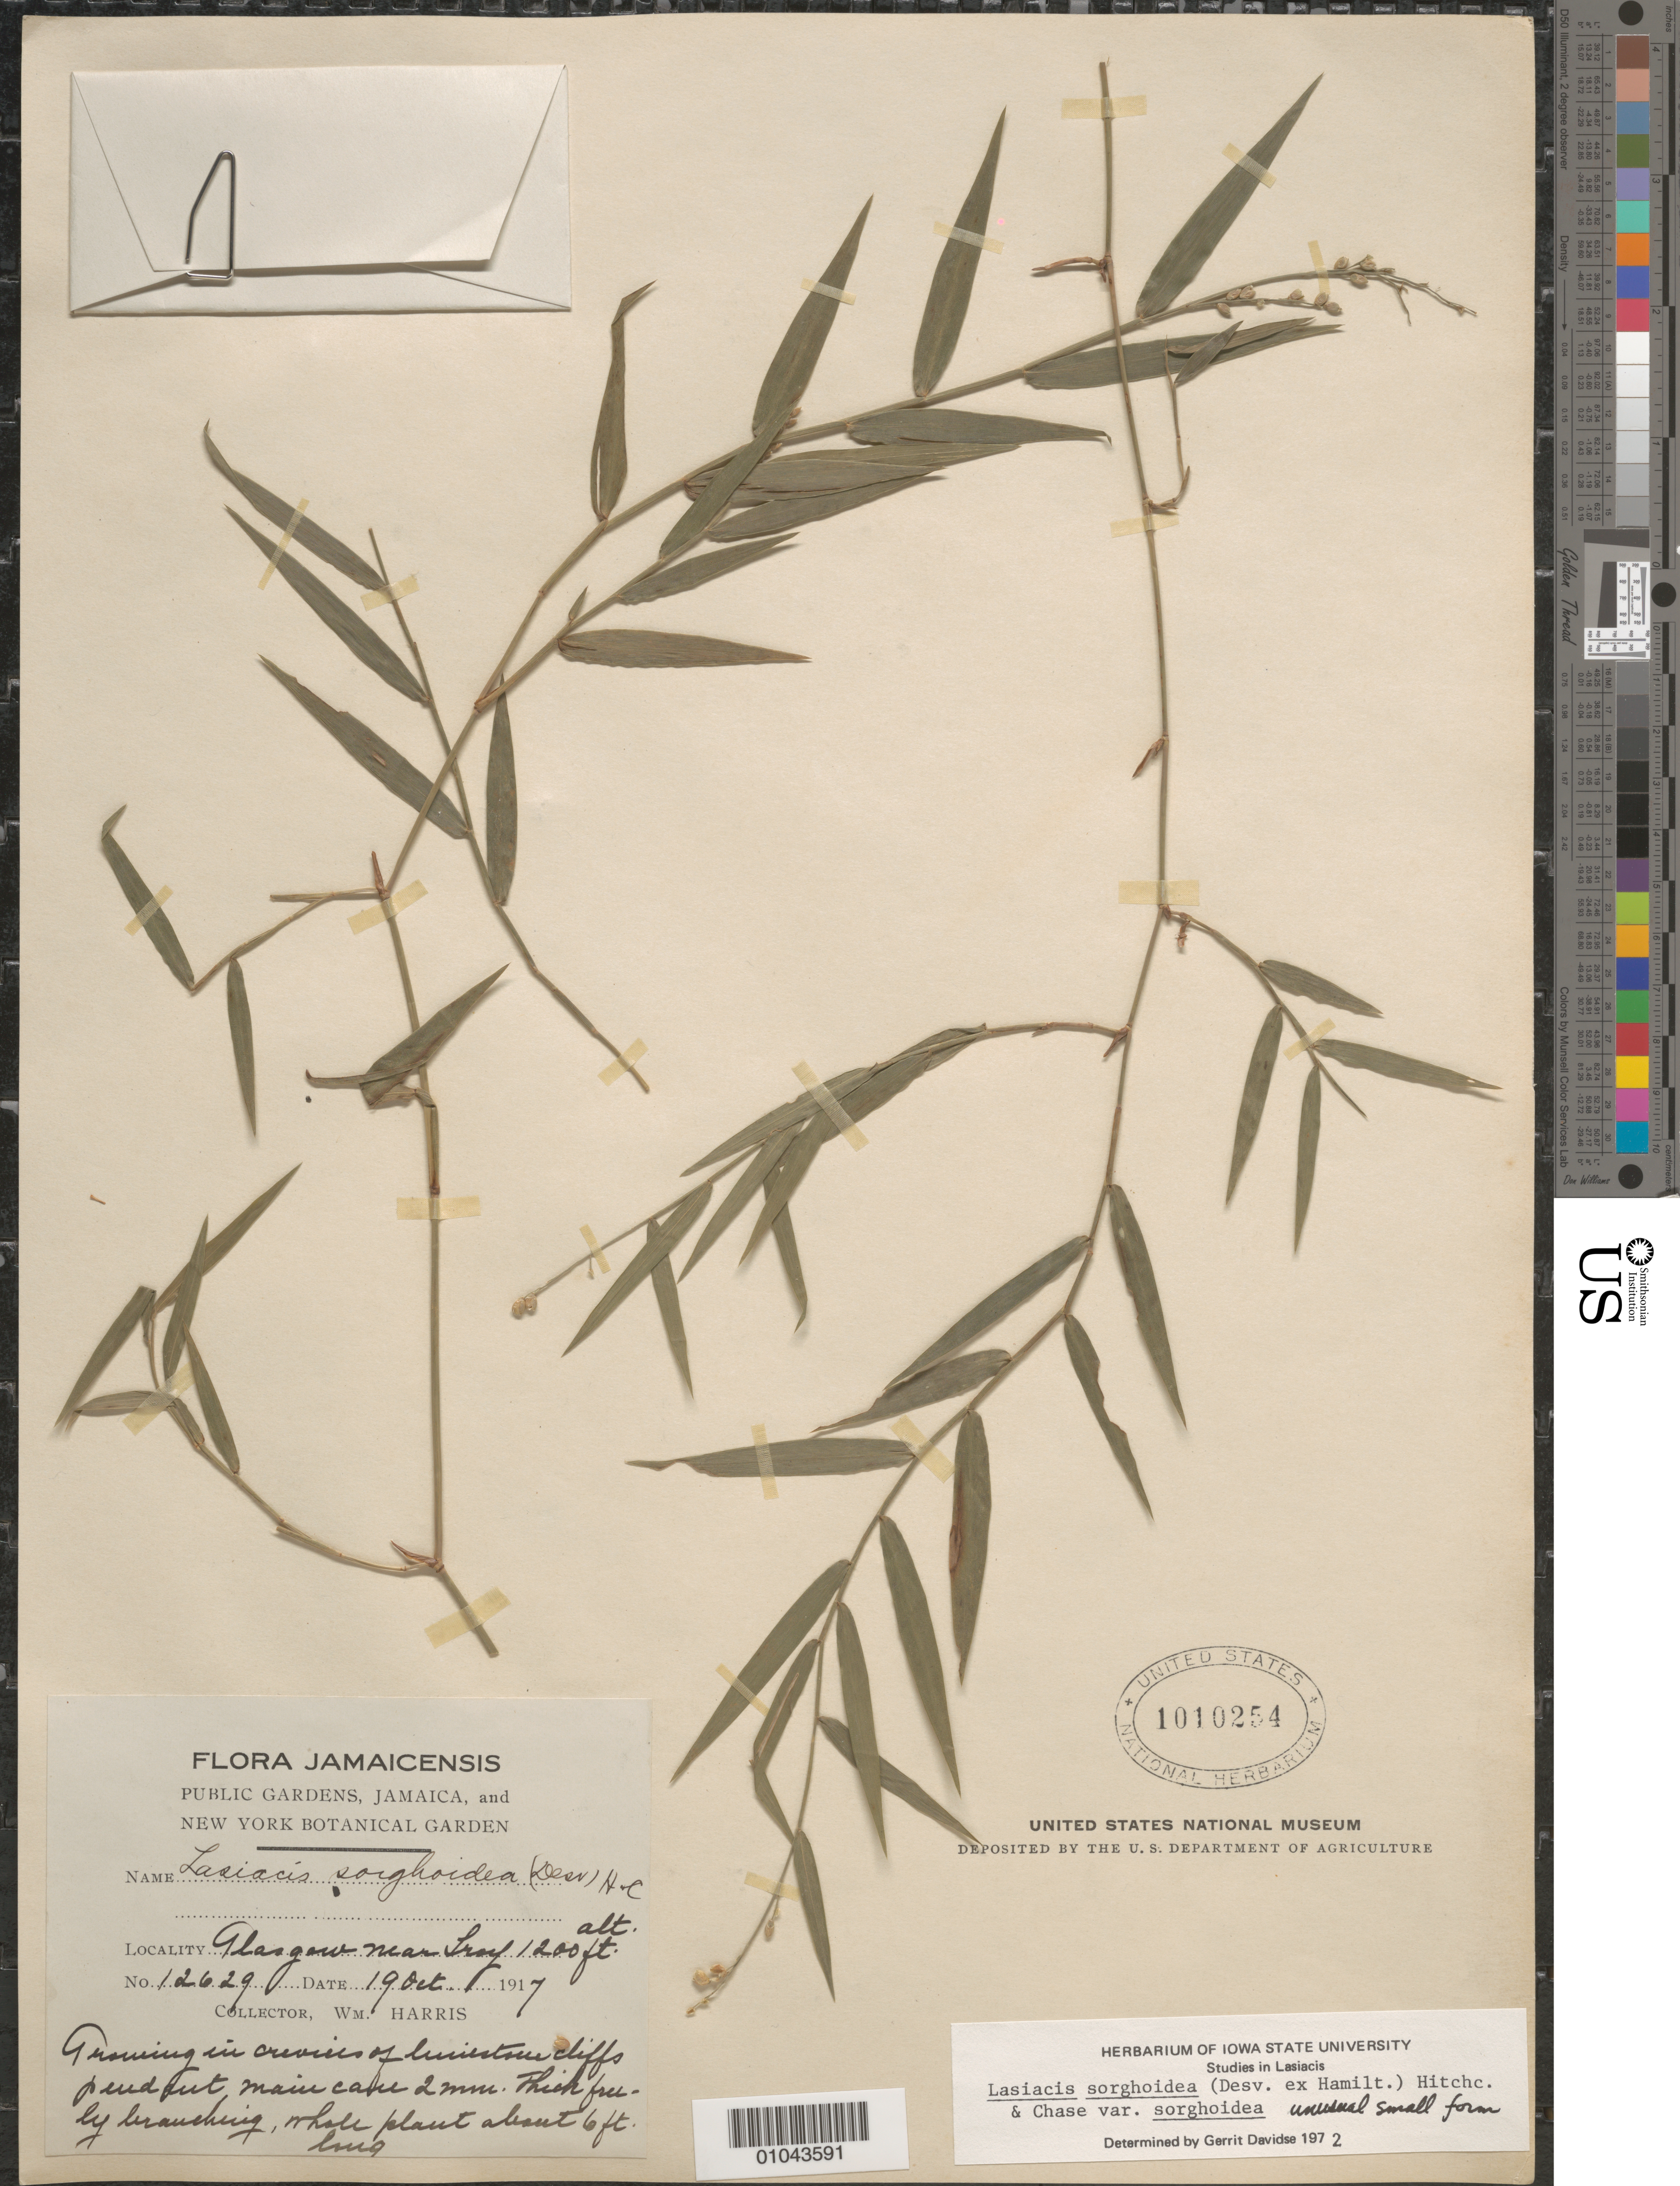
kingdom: Plantae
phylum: Tracheophyta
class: Liliopsida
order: Poales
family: Poaceae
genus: Lasiacis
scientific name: Lasiacis sorghoidea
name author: (Desv. ex Ham.) Hitchc. & Chase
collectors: W. H. Harris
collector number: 12629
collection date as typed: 19 Oct 1917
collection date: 1917-10-19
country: Jamaica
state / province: Trelawny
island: Jamaica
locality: Glasgow near Troy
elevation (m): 366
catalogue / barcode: US 1010254